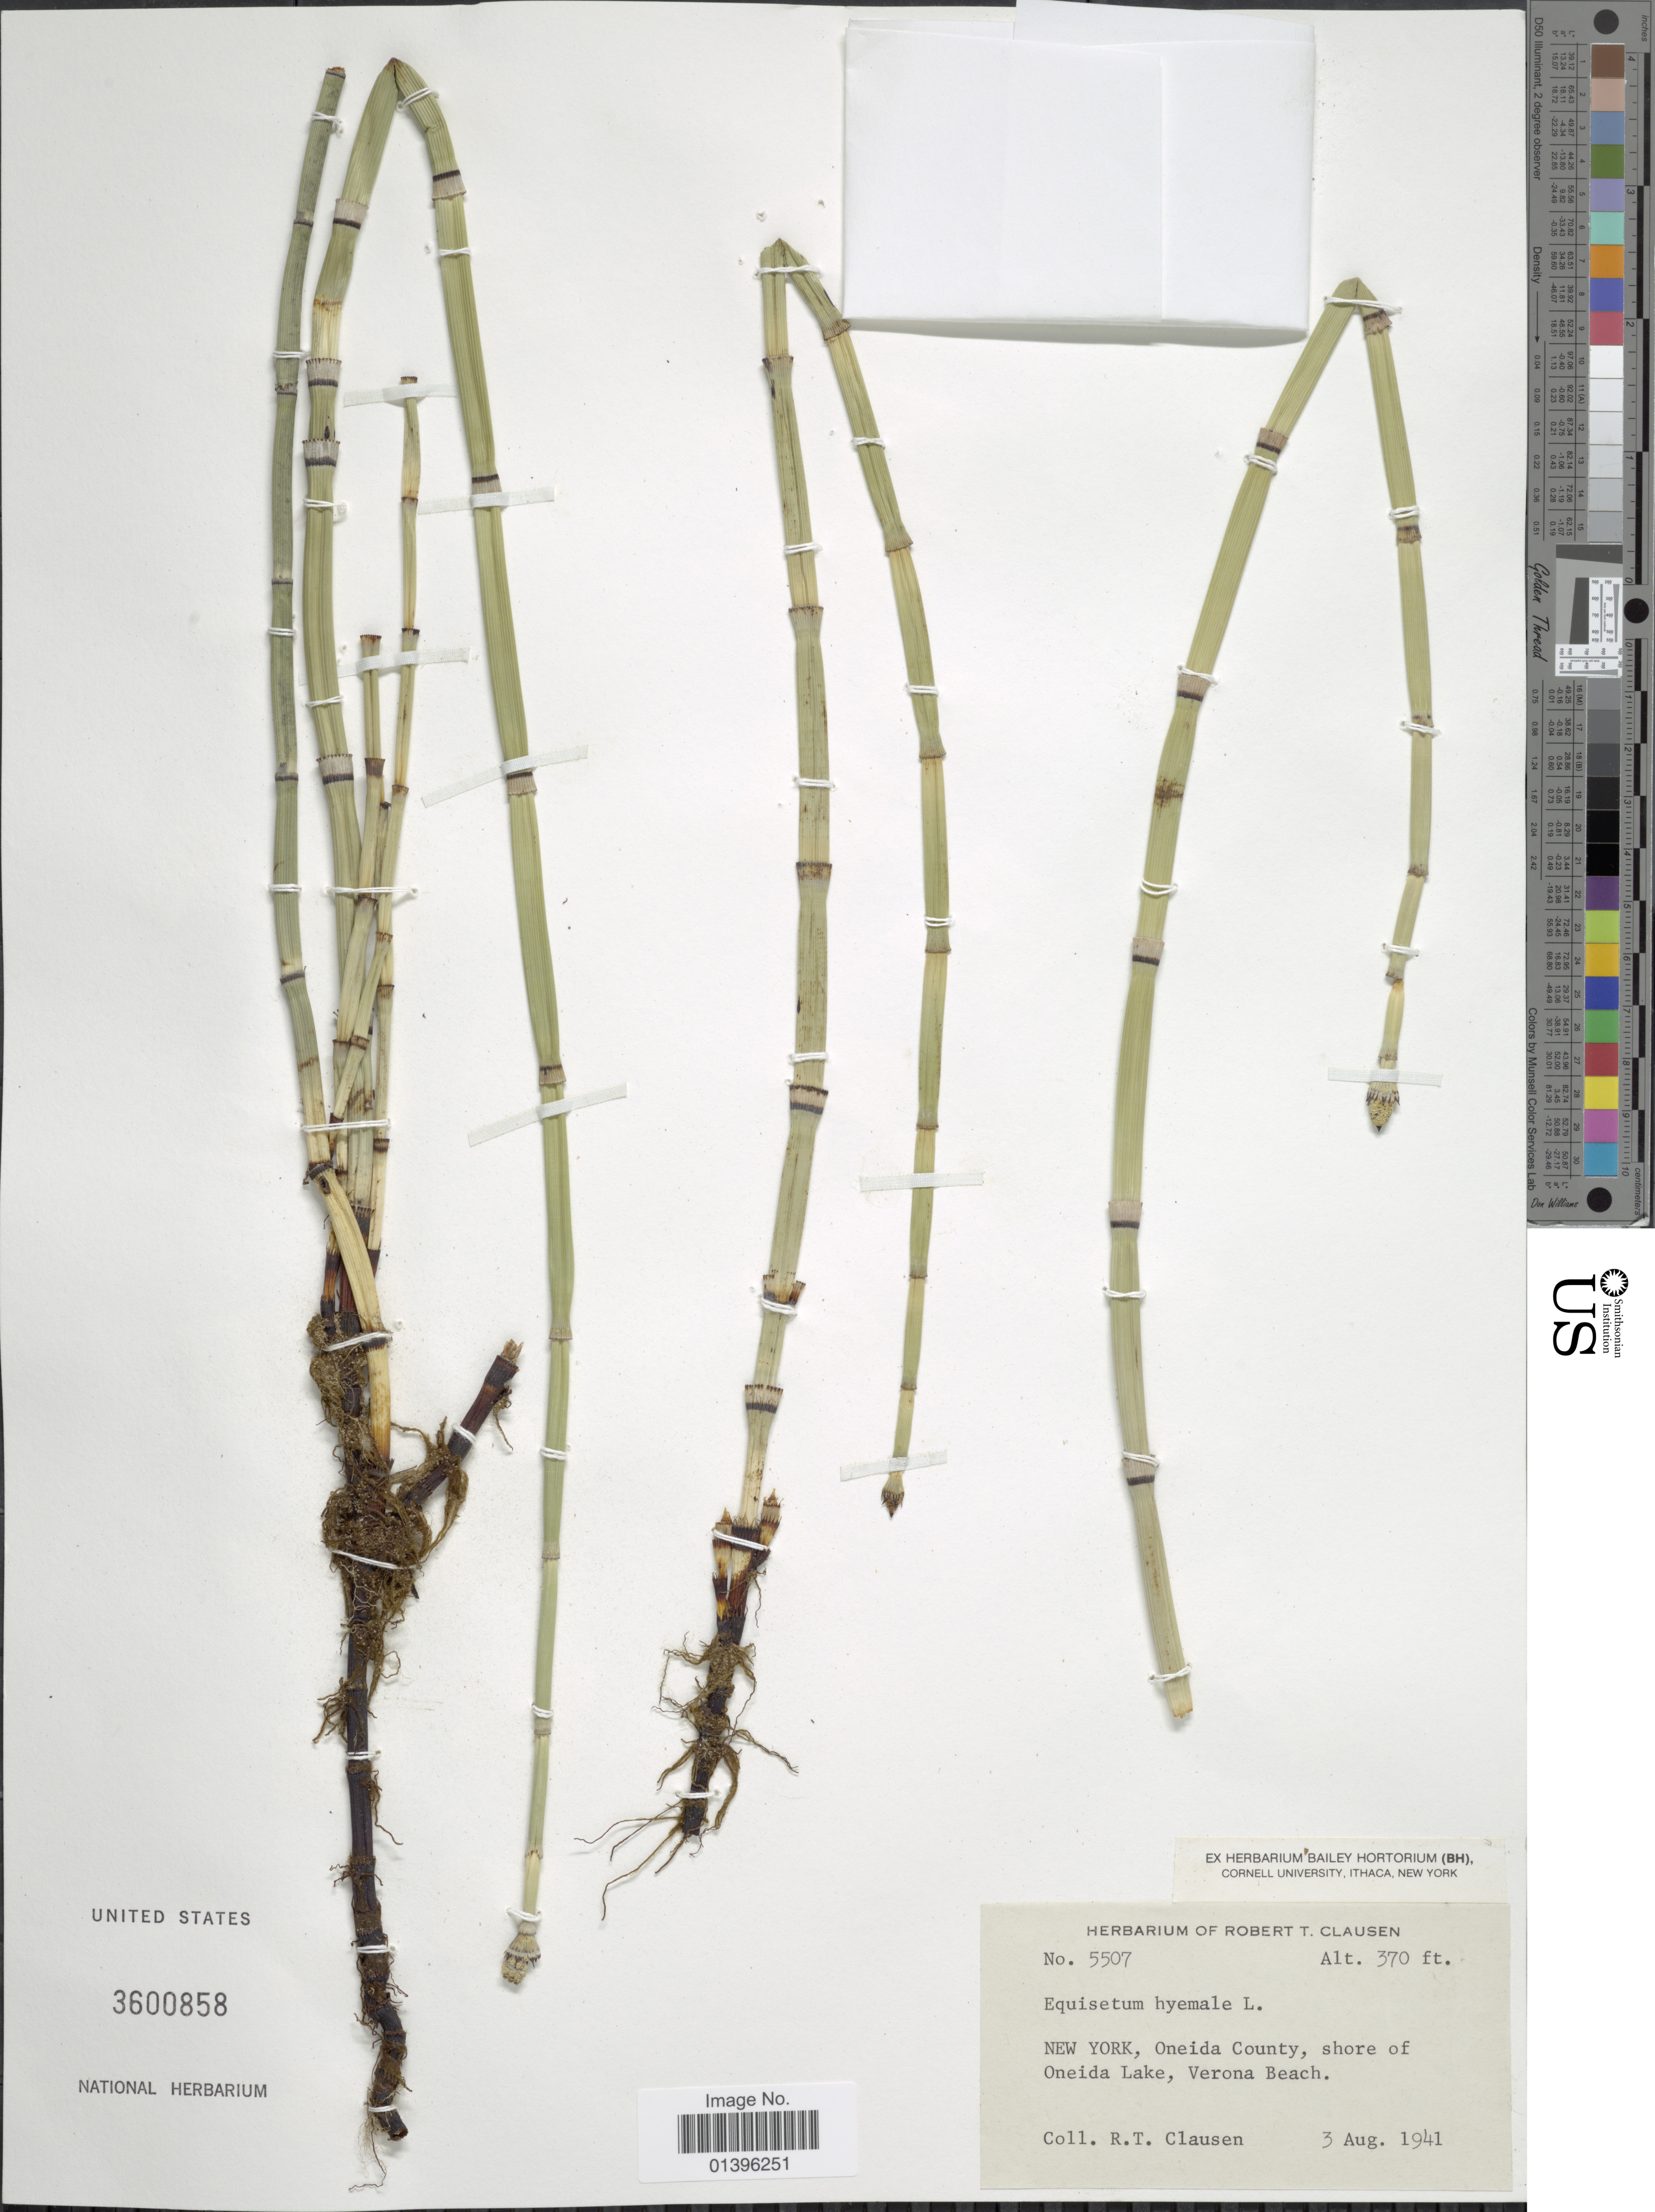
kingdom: Plantae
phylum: Tracheophyta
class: Polypodiopsida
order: Equisetales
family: Equisetaceae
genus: Equisetum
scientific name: Equisetum hyemale var. affine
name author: (Engelm.) A.A. Eaton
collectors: R. T. Clausen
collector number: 5507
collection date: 1941-08-03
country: United States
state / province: New York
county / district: Oneida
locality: Oneida County, shore of Oneida Lake, Verona Beach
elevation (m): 113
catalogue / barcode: US 3600858